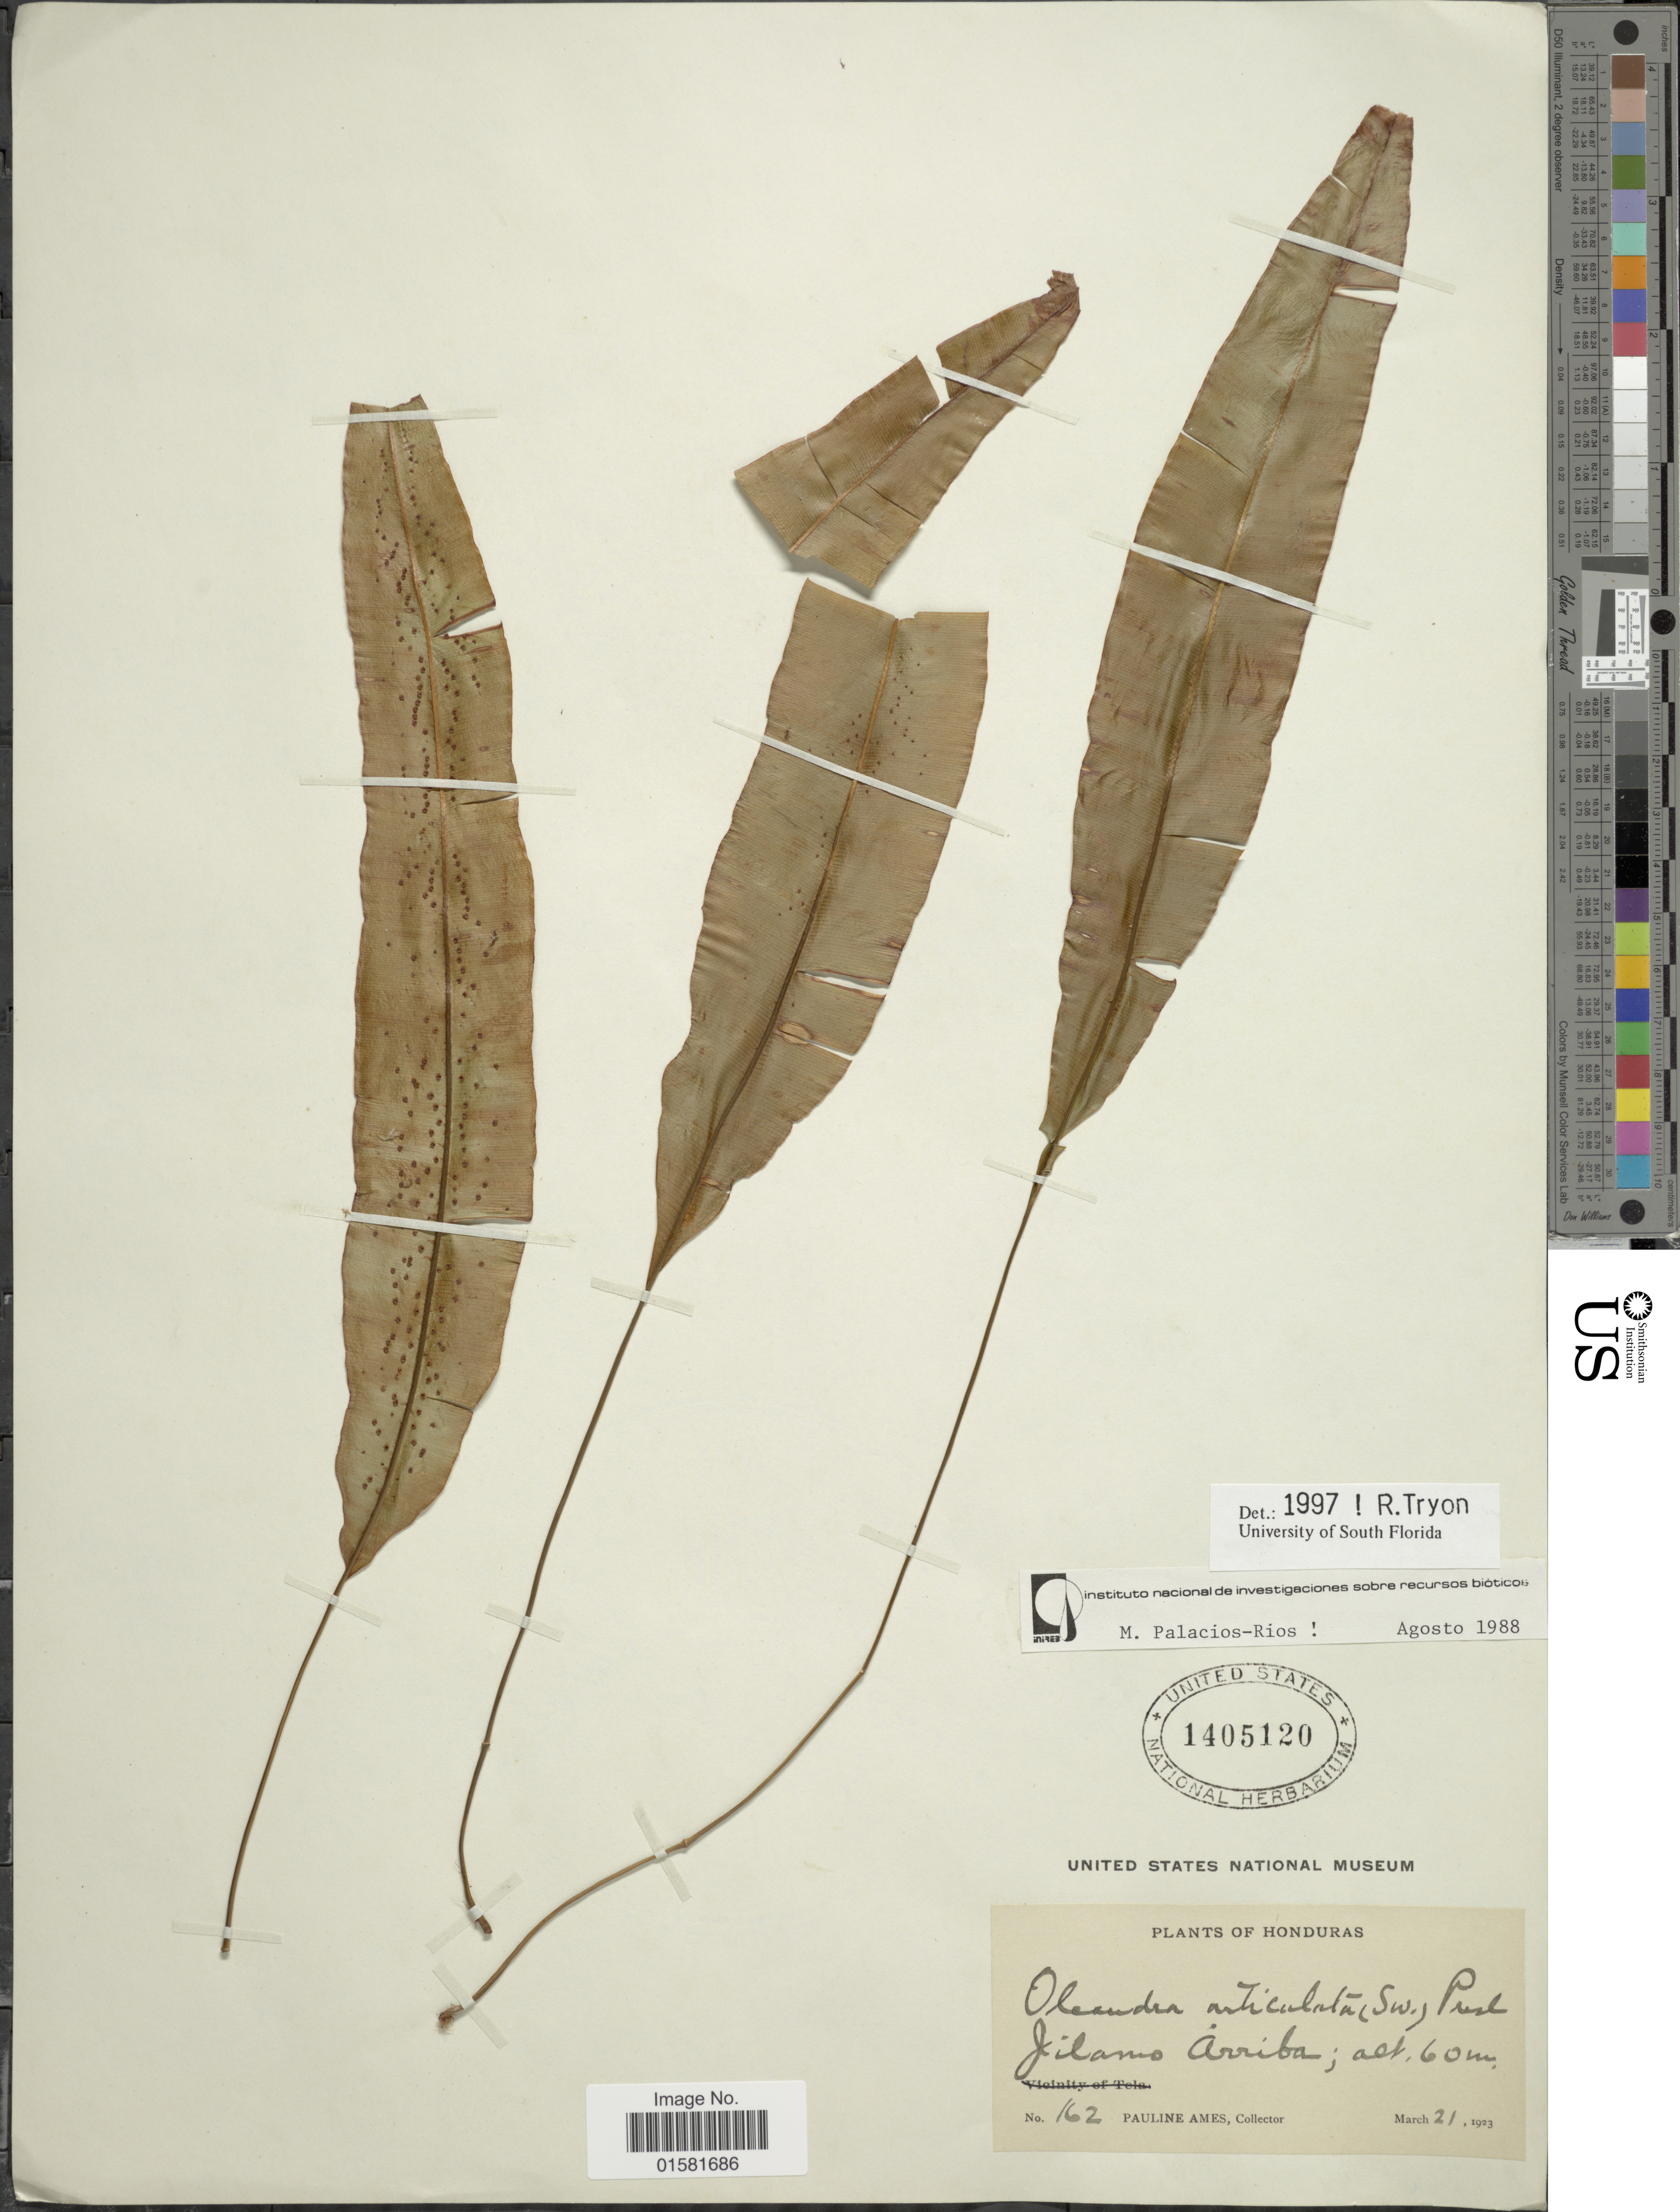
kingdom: Plantae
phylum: Tracheophyta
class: Polypodiopsida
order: Polypodiales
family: Oleandraceae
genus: Oleandra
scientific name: Oleandra articulata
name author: (Sw.) C. Presl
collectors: P. Ames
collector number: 162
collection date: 1923-03-21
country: Honduras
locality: Jilamo, Arriba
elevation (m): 60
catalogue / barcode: US 1405120